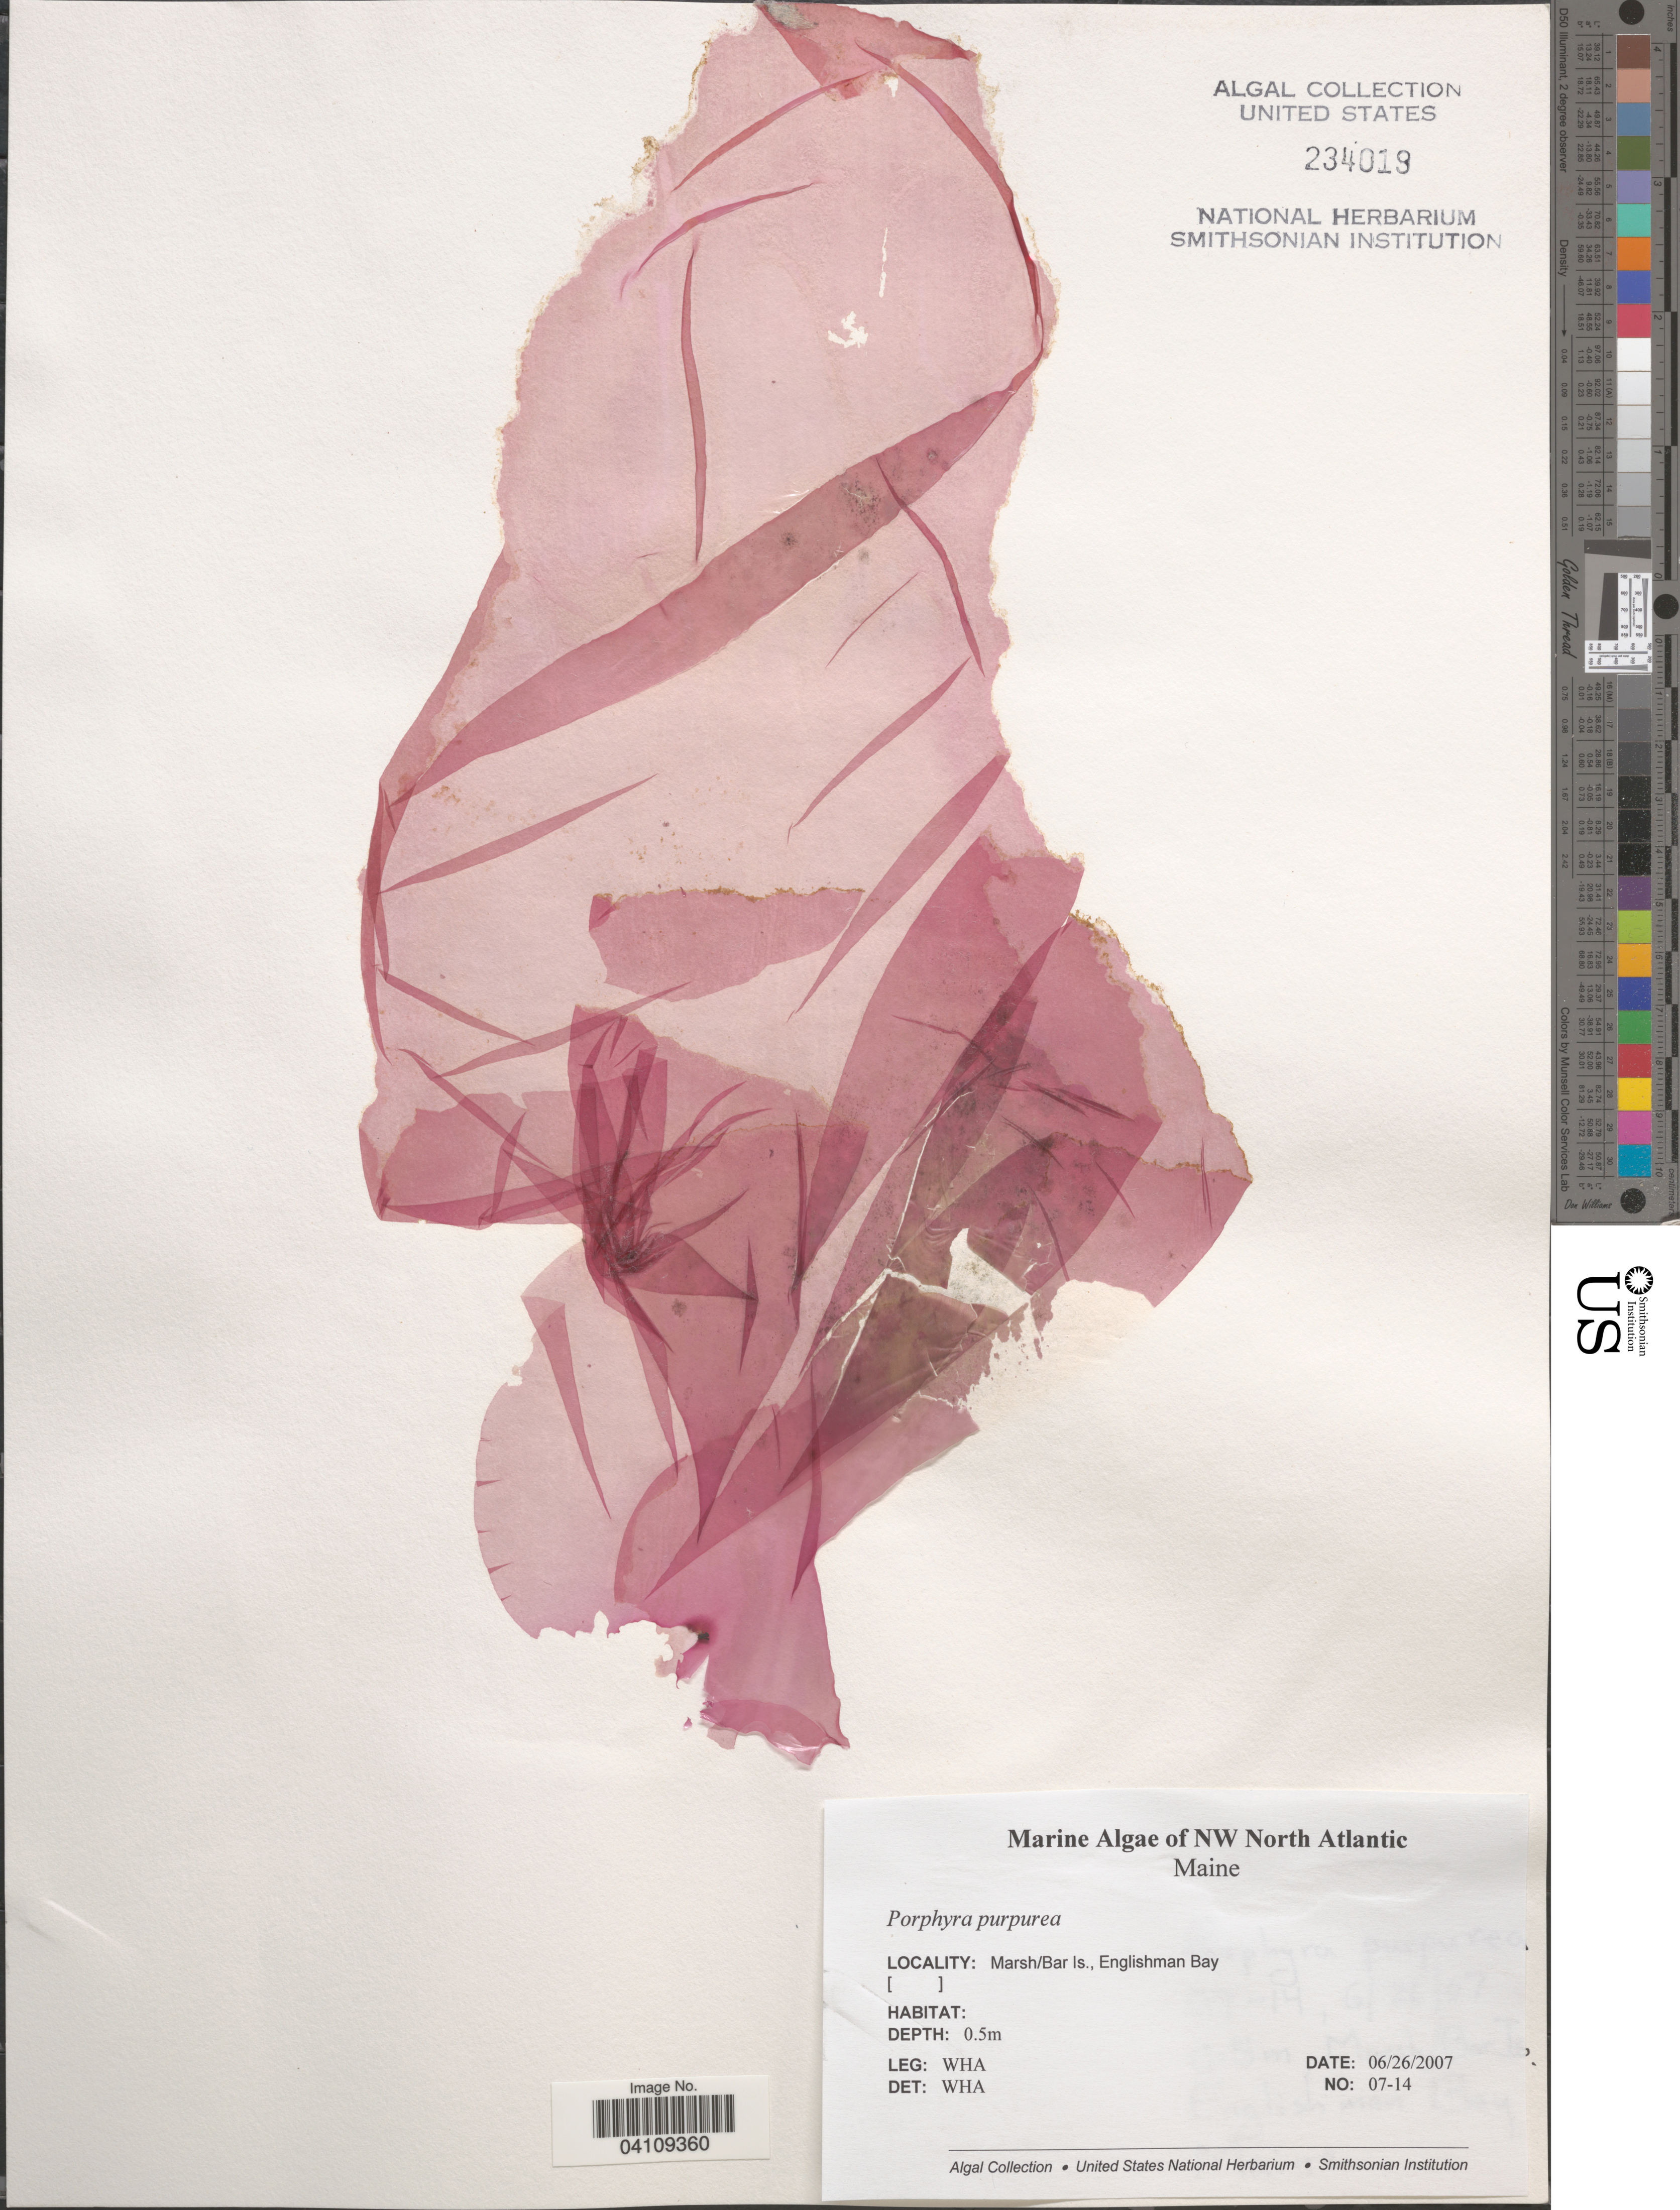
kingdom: Plantae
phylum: Rhodophyta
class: Bangiophyceae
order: Bangiales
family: Bangiaceae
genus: Porphyra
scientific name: Porphyra purpurea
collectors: W. H. Adey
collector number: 07-14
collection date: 2007-06-26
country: United States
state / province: Maine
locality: NW North Atlantic. Marsh-Bar Is., Englishman Bay.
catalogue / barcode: US 234019